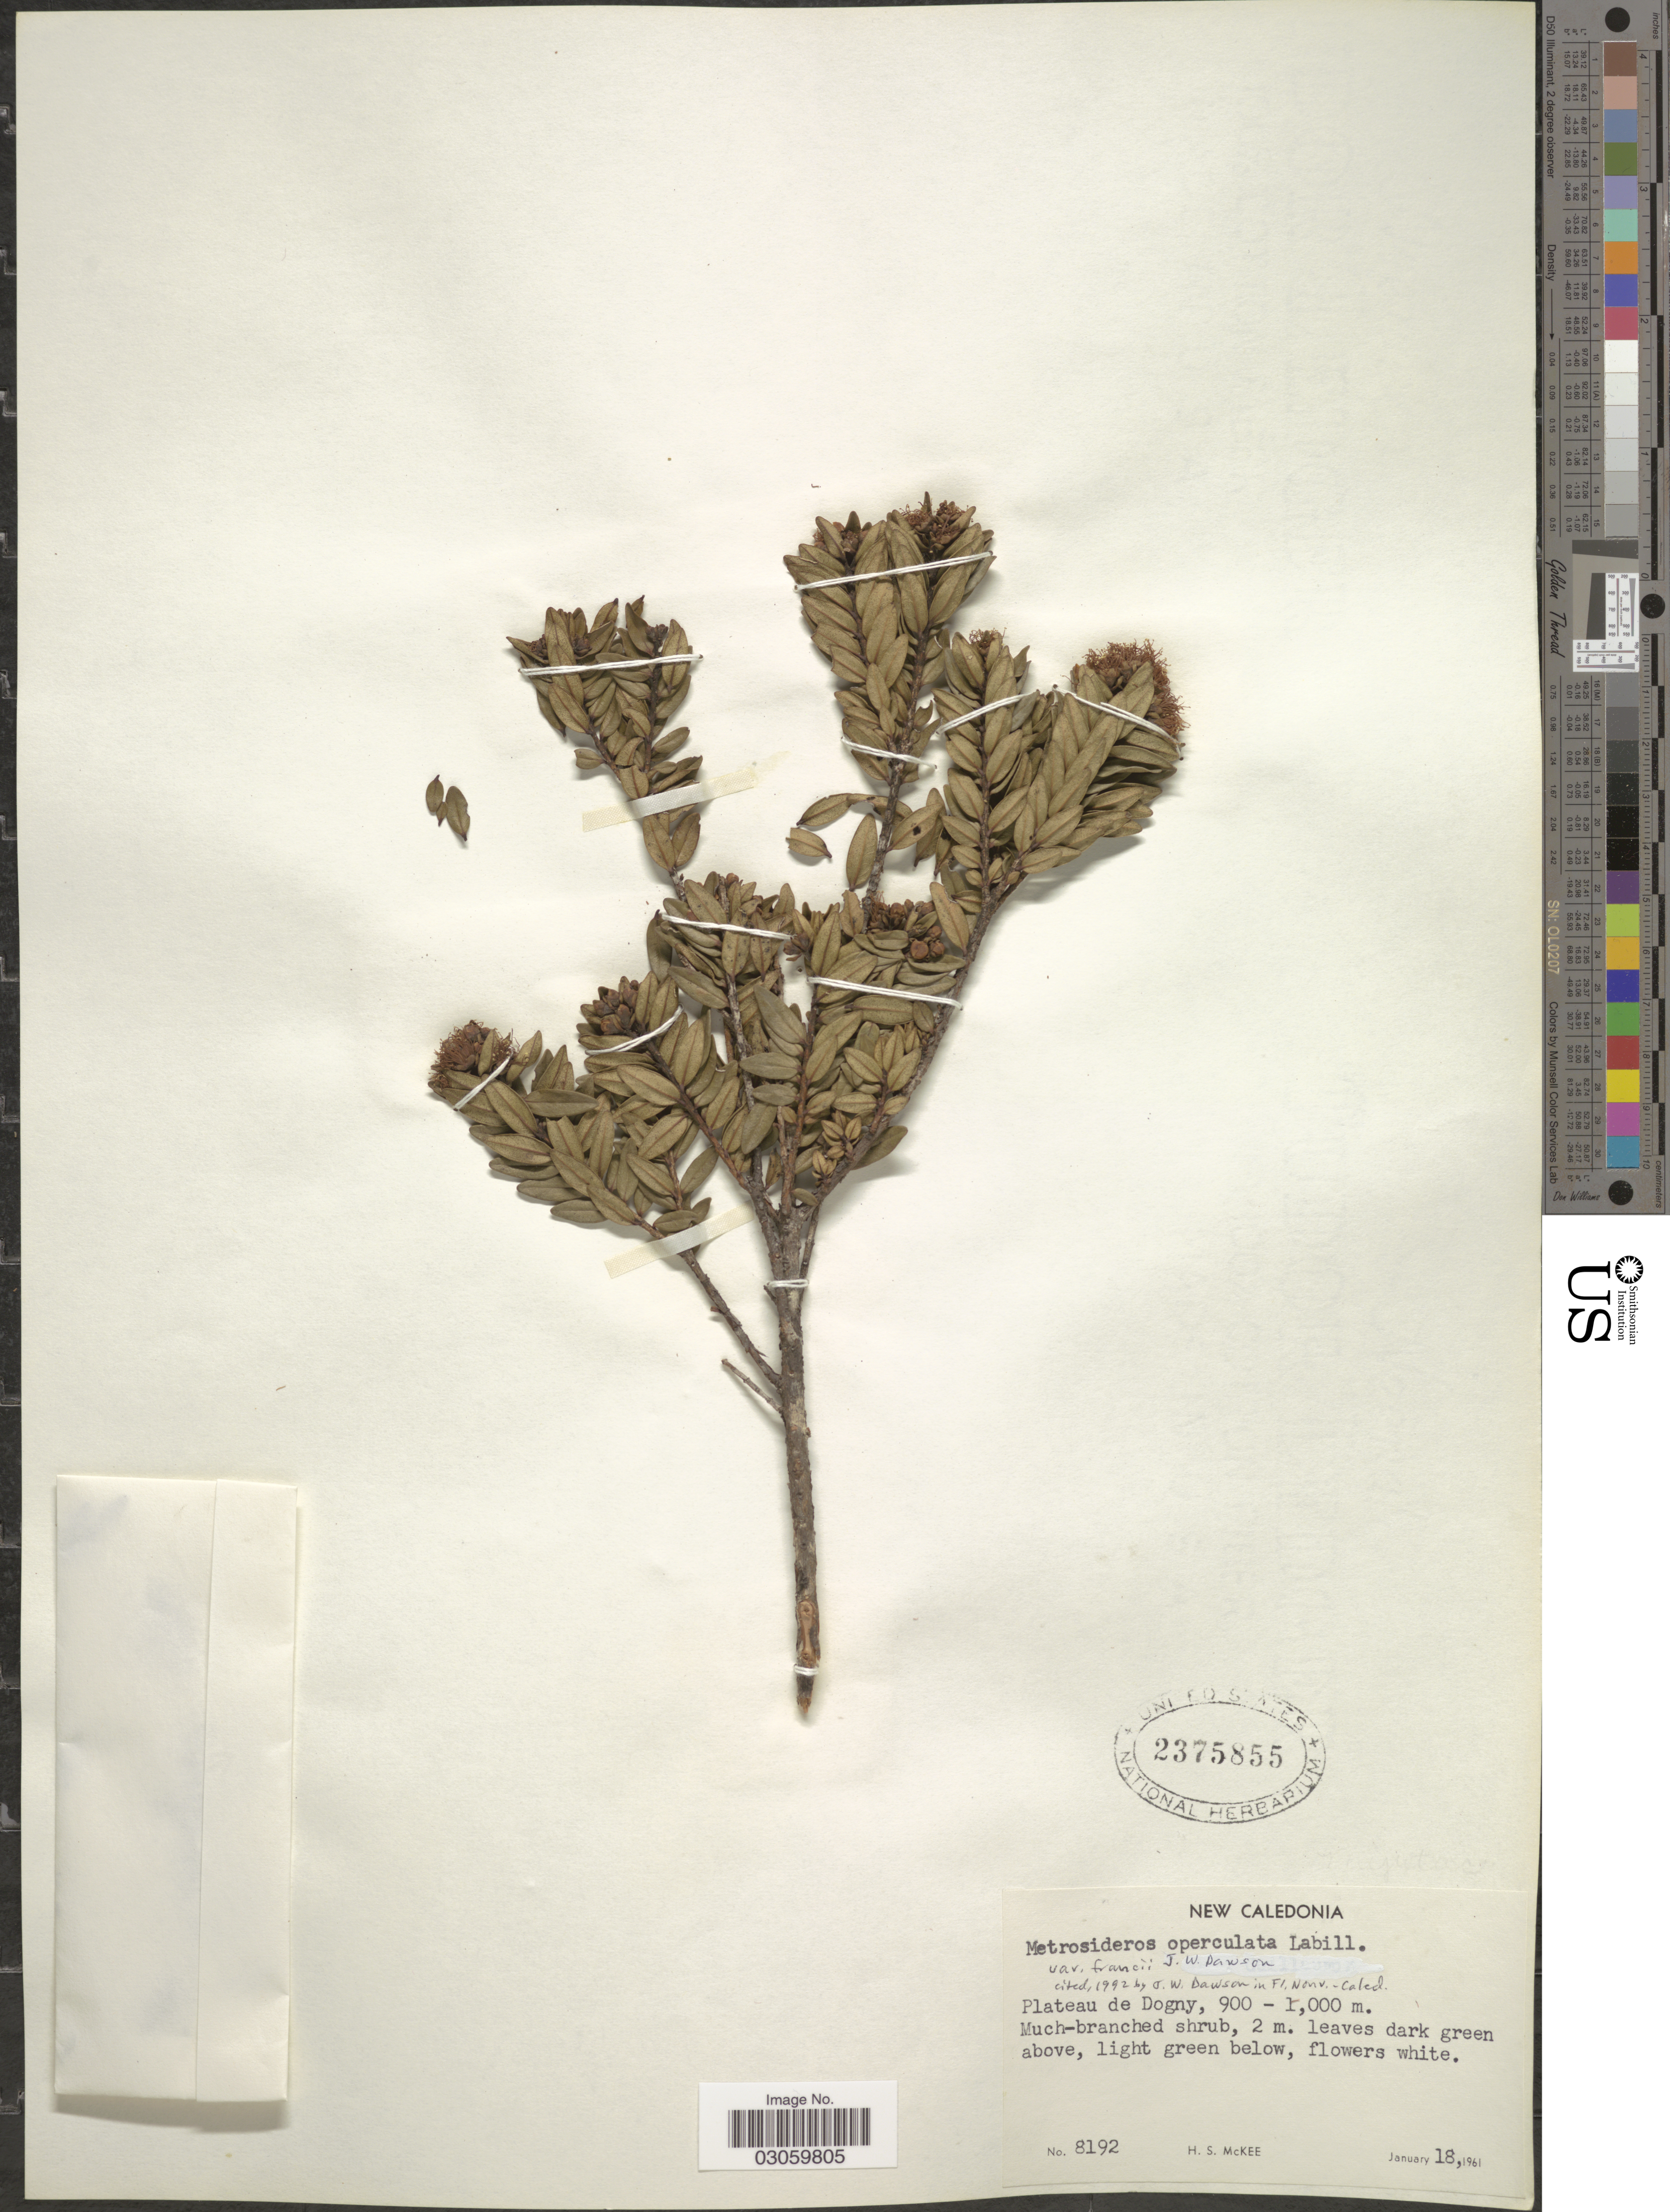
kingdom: Plantae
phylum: Tracheophyta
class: Magnoliopsida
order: Myrtales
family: Myrtaceae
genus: Metrosideros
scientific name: Metrosideros operculata var. francii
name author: J.W. Dawson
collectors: H. S. McKee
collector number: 8192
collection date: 1961-01-18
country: New Caledonia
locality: Plateau de Dogny.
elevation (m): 900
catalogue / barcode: US 2375855